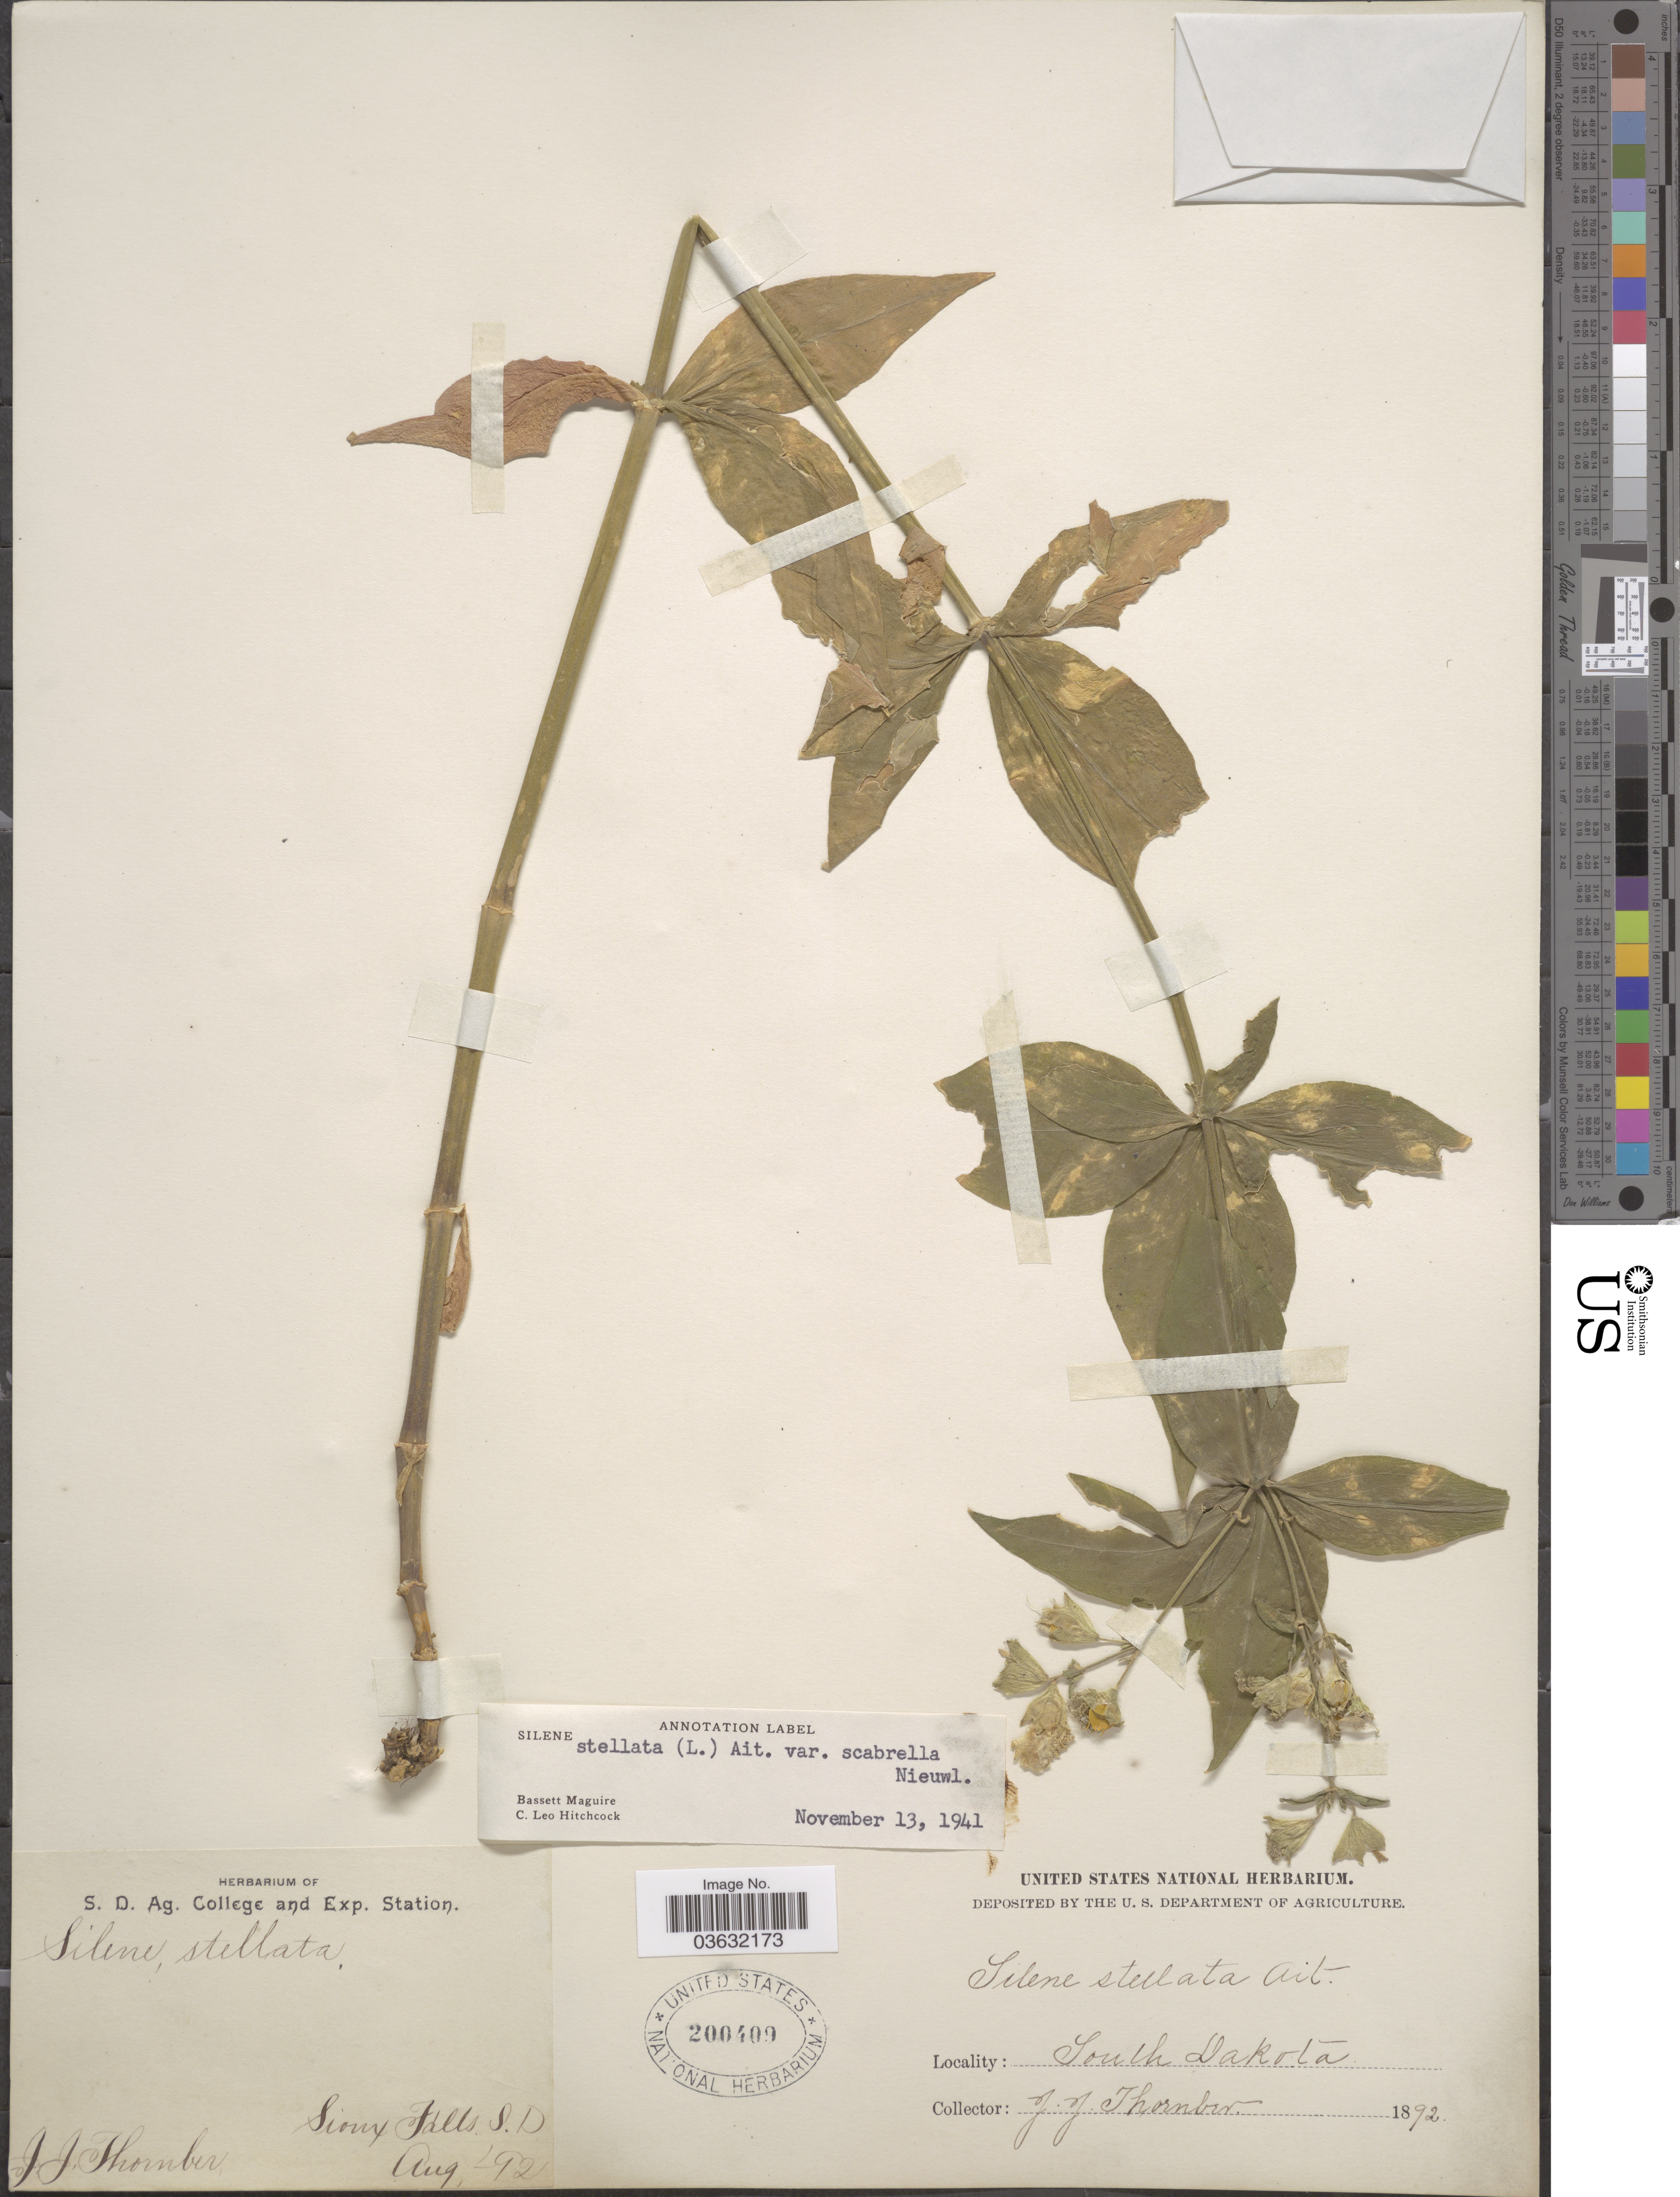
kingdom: Plantae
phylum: Tracheophyta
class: Magnoliopsida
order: Caryophyllales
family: Caryophyllaceae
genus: Silene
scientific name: Silene stellata var. scabrella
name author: (Nieuwl.) E.J. Palmer & Steyerm.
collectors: J. Thornber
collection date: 1892-08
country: United States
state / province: South Dakota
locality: Sioux Falls.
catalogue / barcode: US 200409